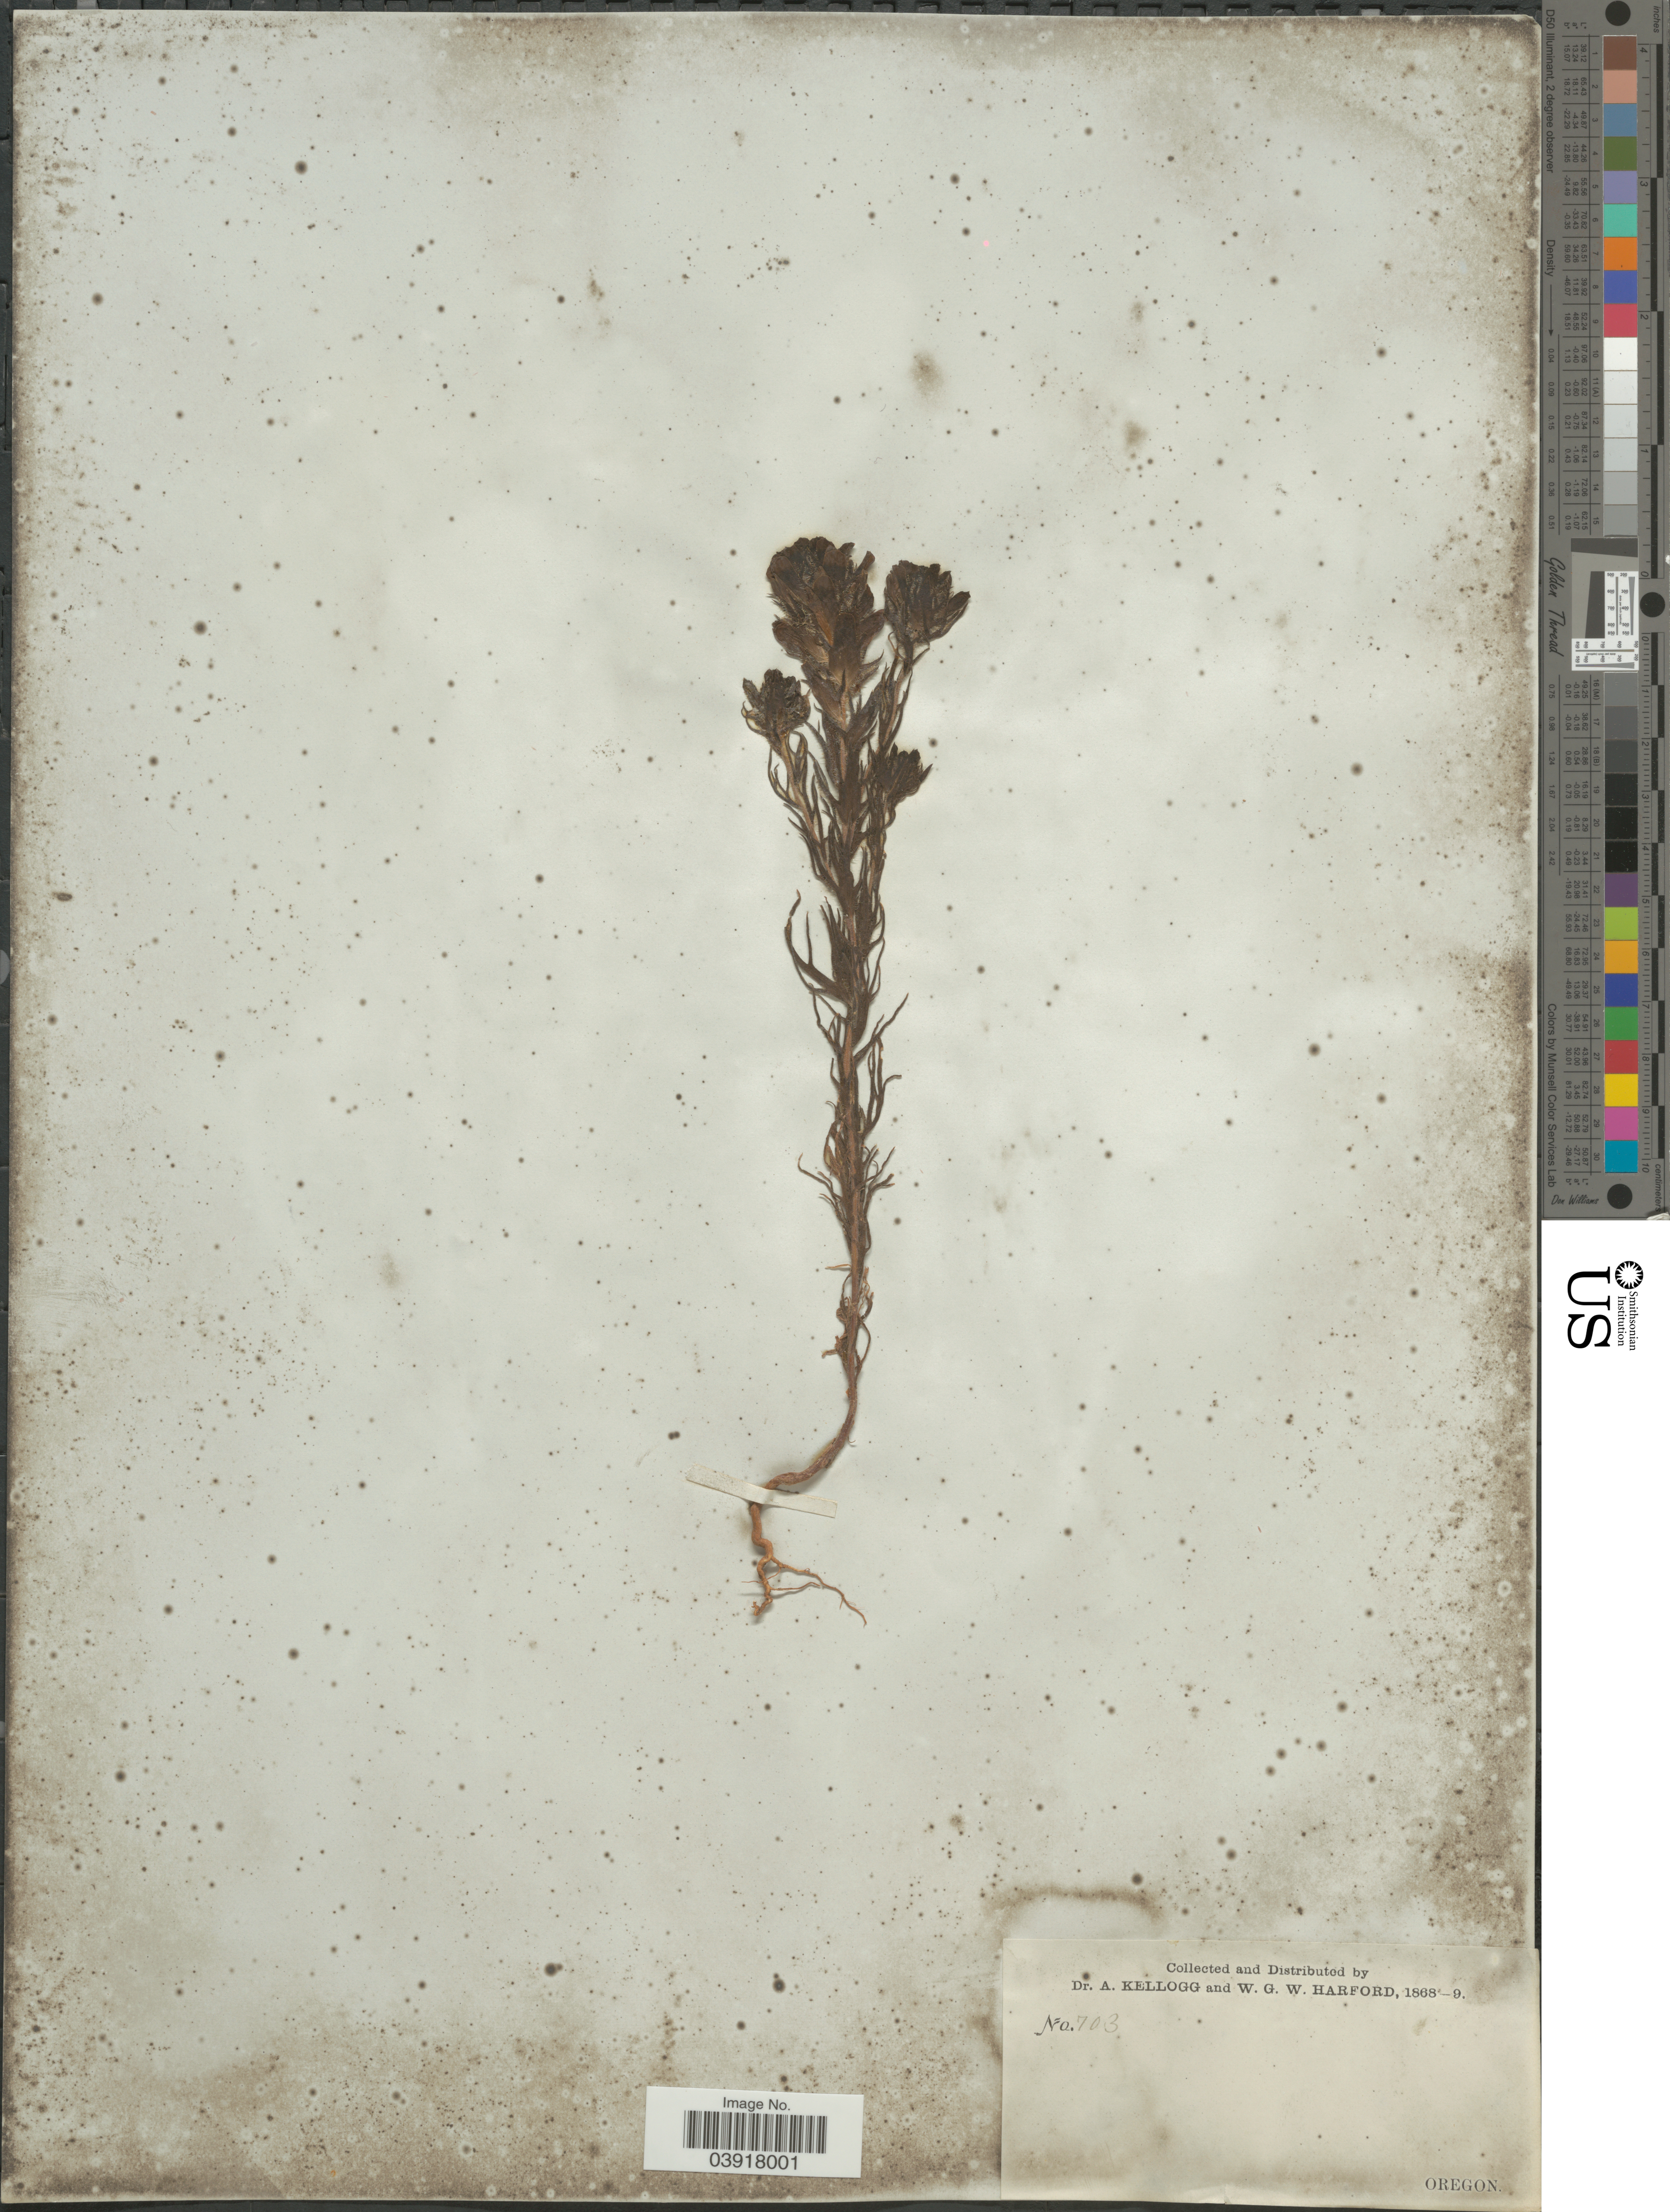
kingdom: Plantae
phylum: Tracheophyta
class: Magnoliopsida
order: Lamiales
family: Orobanchaceae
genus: Orthocarpus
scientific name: Orthocarpus tenuifolius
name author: (Pursh) Benth.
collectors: A. Kellogg & W. G. W. Harford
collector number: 703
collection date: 1868/1869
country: United States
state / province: Oregon